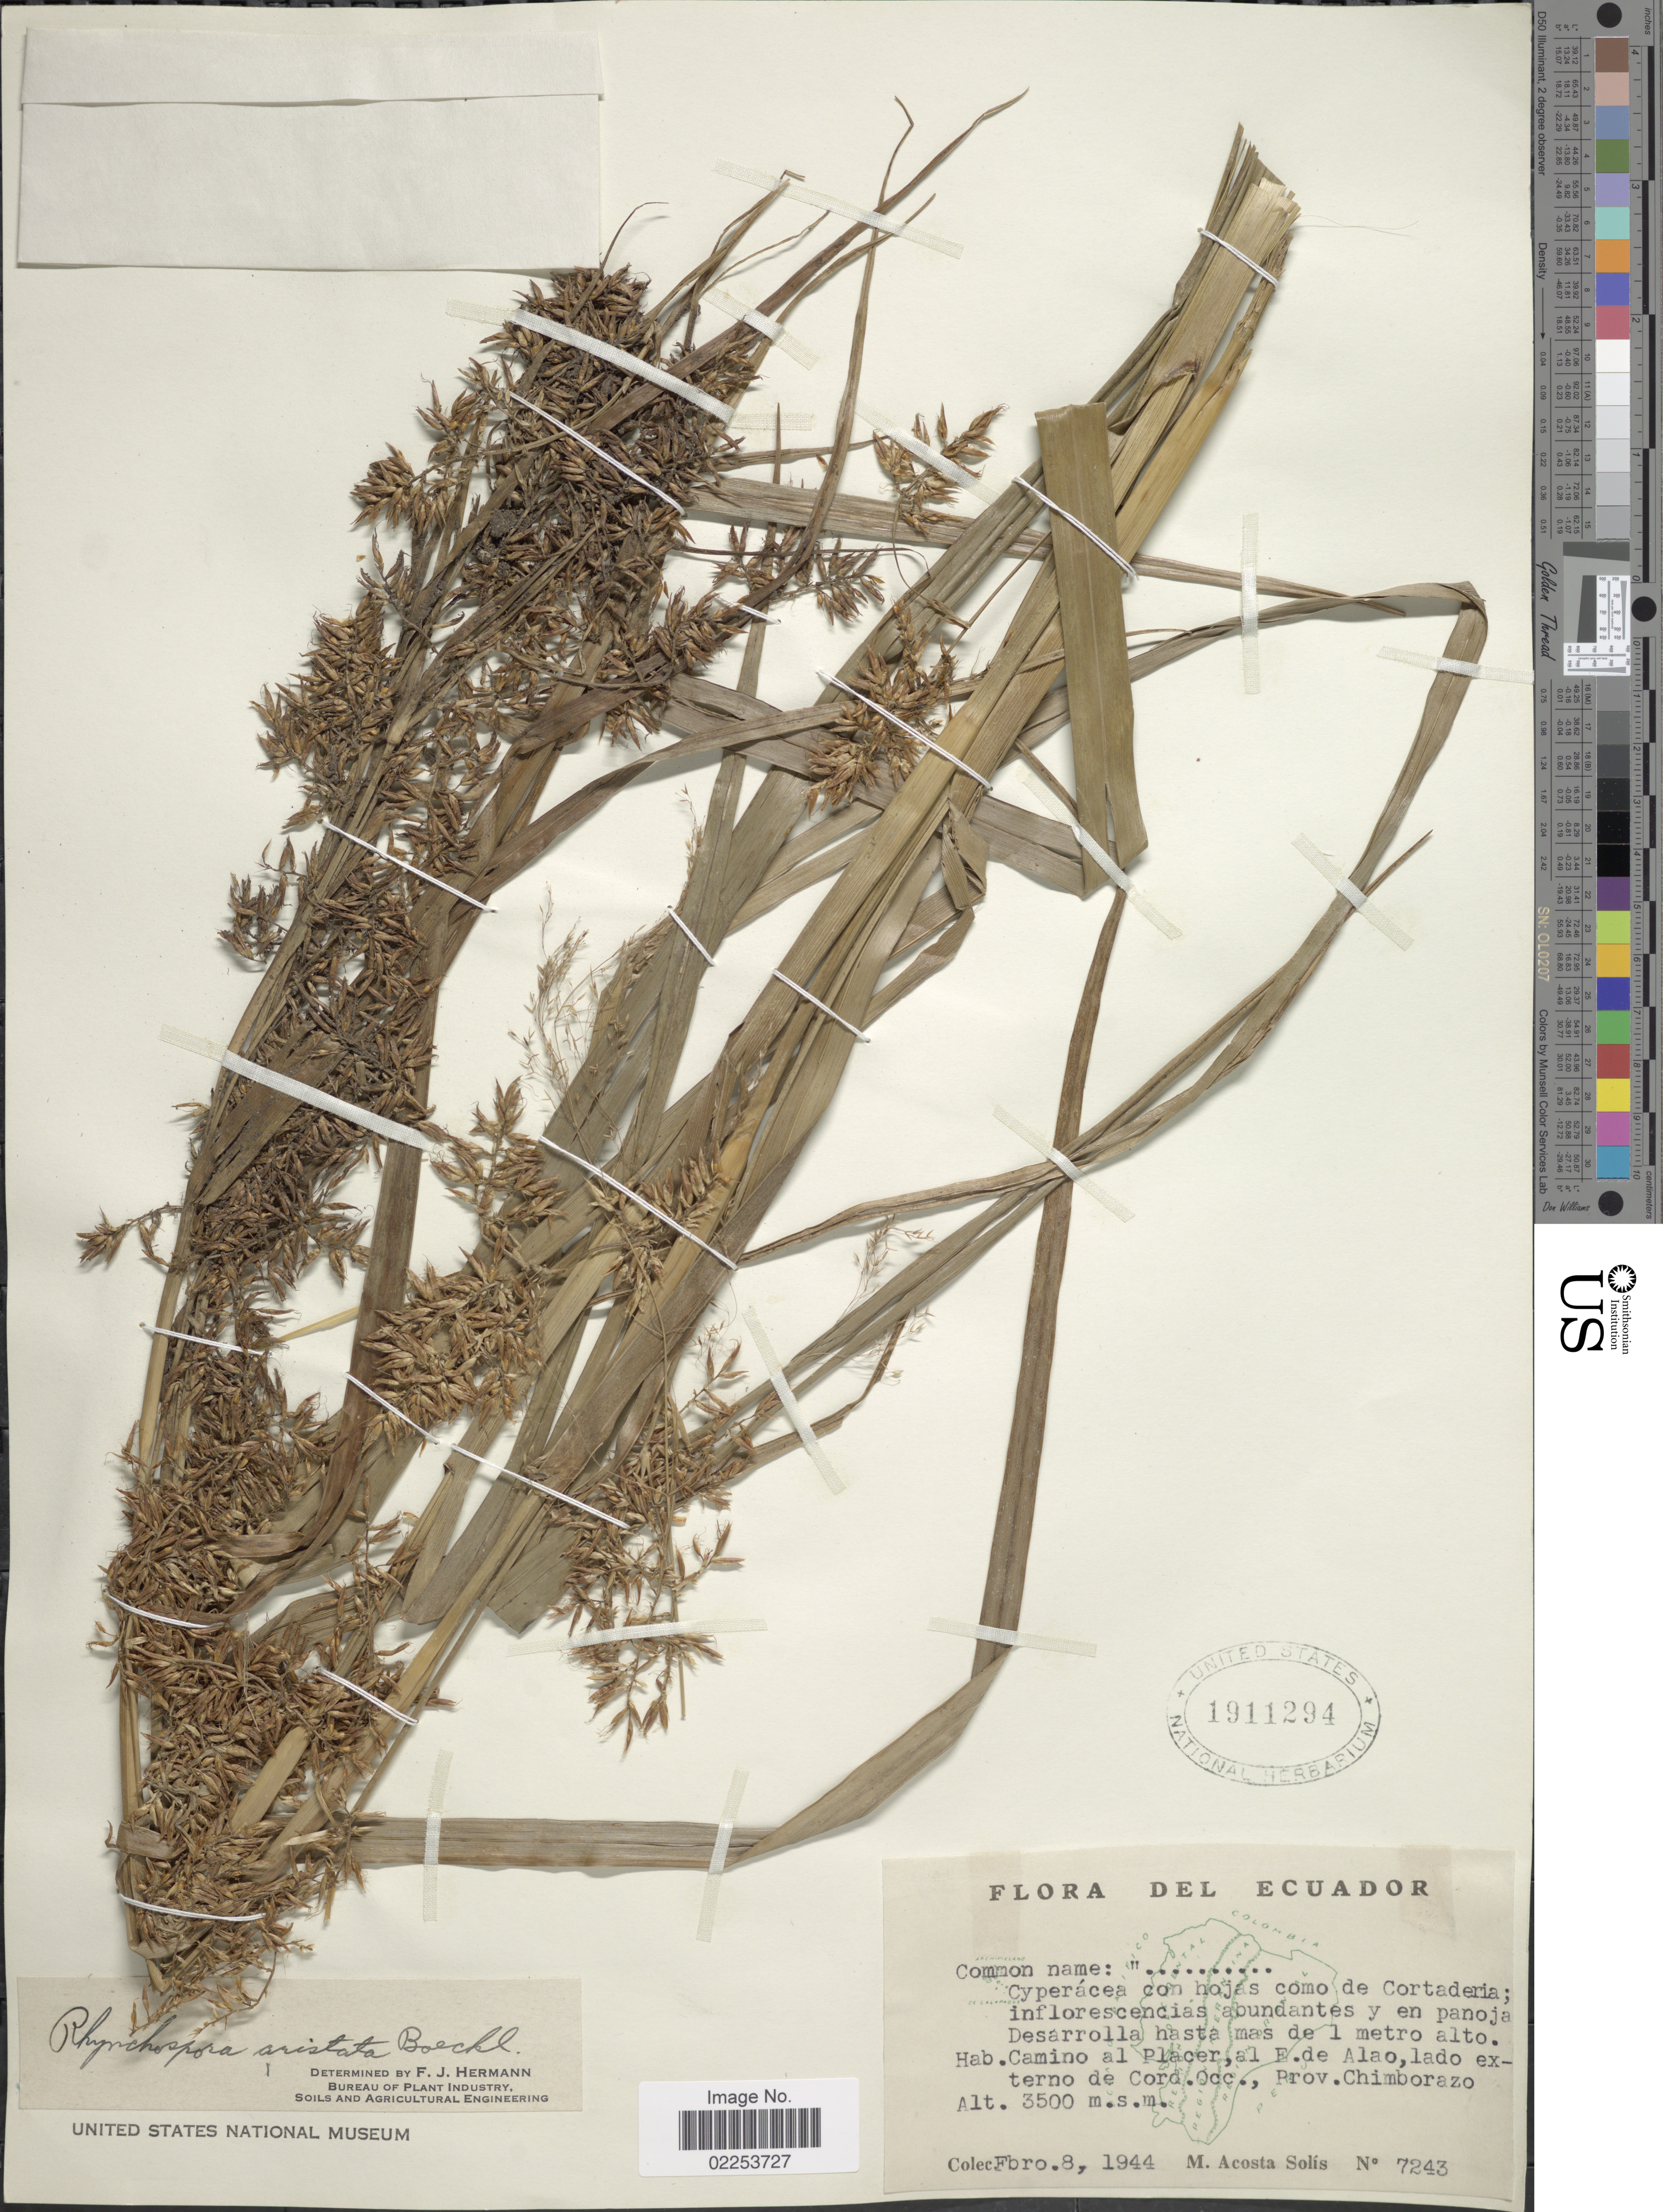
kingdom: Plantae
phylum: Tracheophyta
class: Liliopsida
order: Poales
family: Cyperaceae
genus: Rhynchospora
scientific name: Rhynchospora aristata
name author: Boeckeler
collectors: M. Acosta Solis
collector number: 7243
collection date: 1944-02-08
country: Ecuador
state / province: Chimborazo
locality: Camino al Placer al E de Alao, lado externo de Cord. Occ.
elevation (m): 3500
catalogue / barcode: US 1911294